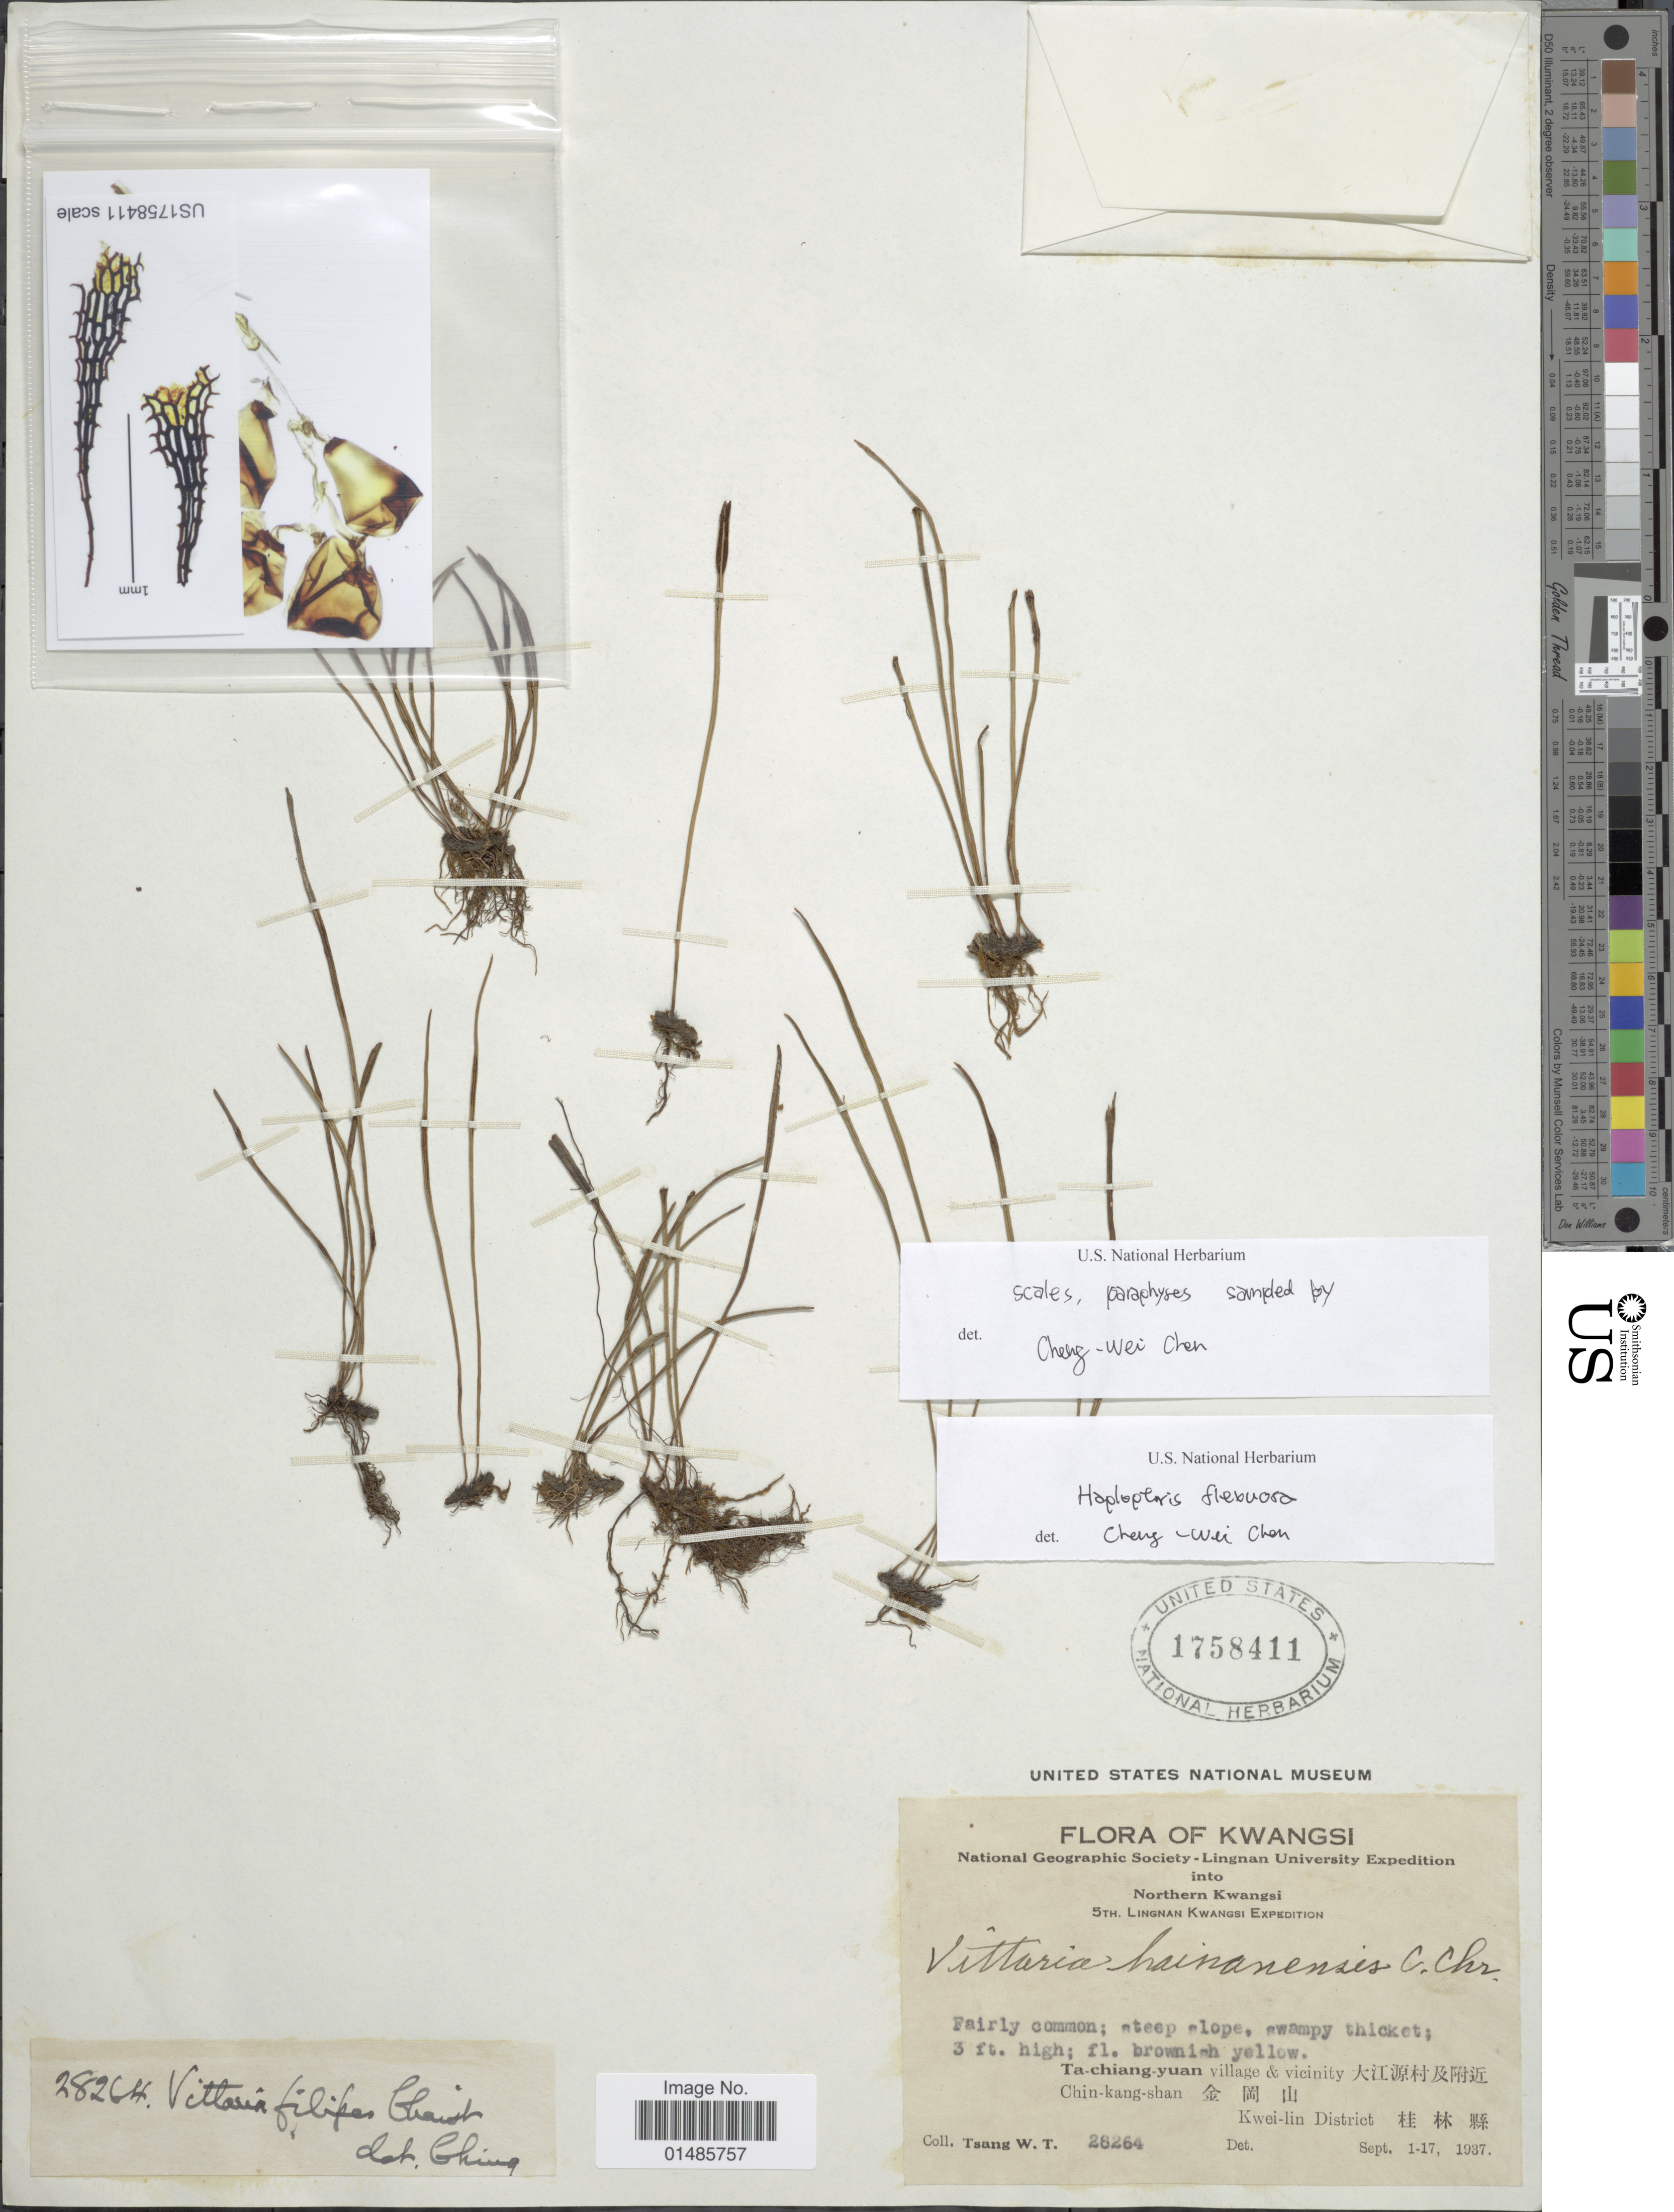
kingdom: Plantae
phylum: Tracheophyta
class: Polypodiopsida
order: Polypodiales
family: Pteridaceae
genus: Haplopteris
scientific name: Haplopteris flexuosa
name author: (Fée) E.H. Crane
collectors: W. T. Tsang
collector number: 28264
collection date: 1937-09-01/1937-09-17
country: China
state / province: Guangxi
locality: Kwangsi. Ta-chiang-yuan village & vicinity X. Chin-kang-shan X. Kwei-lin District X.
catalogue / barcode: US 1758411